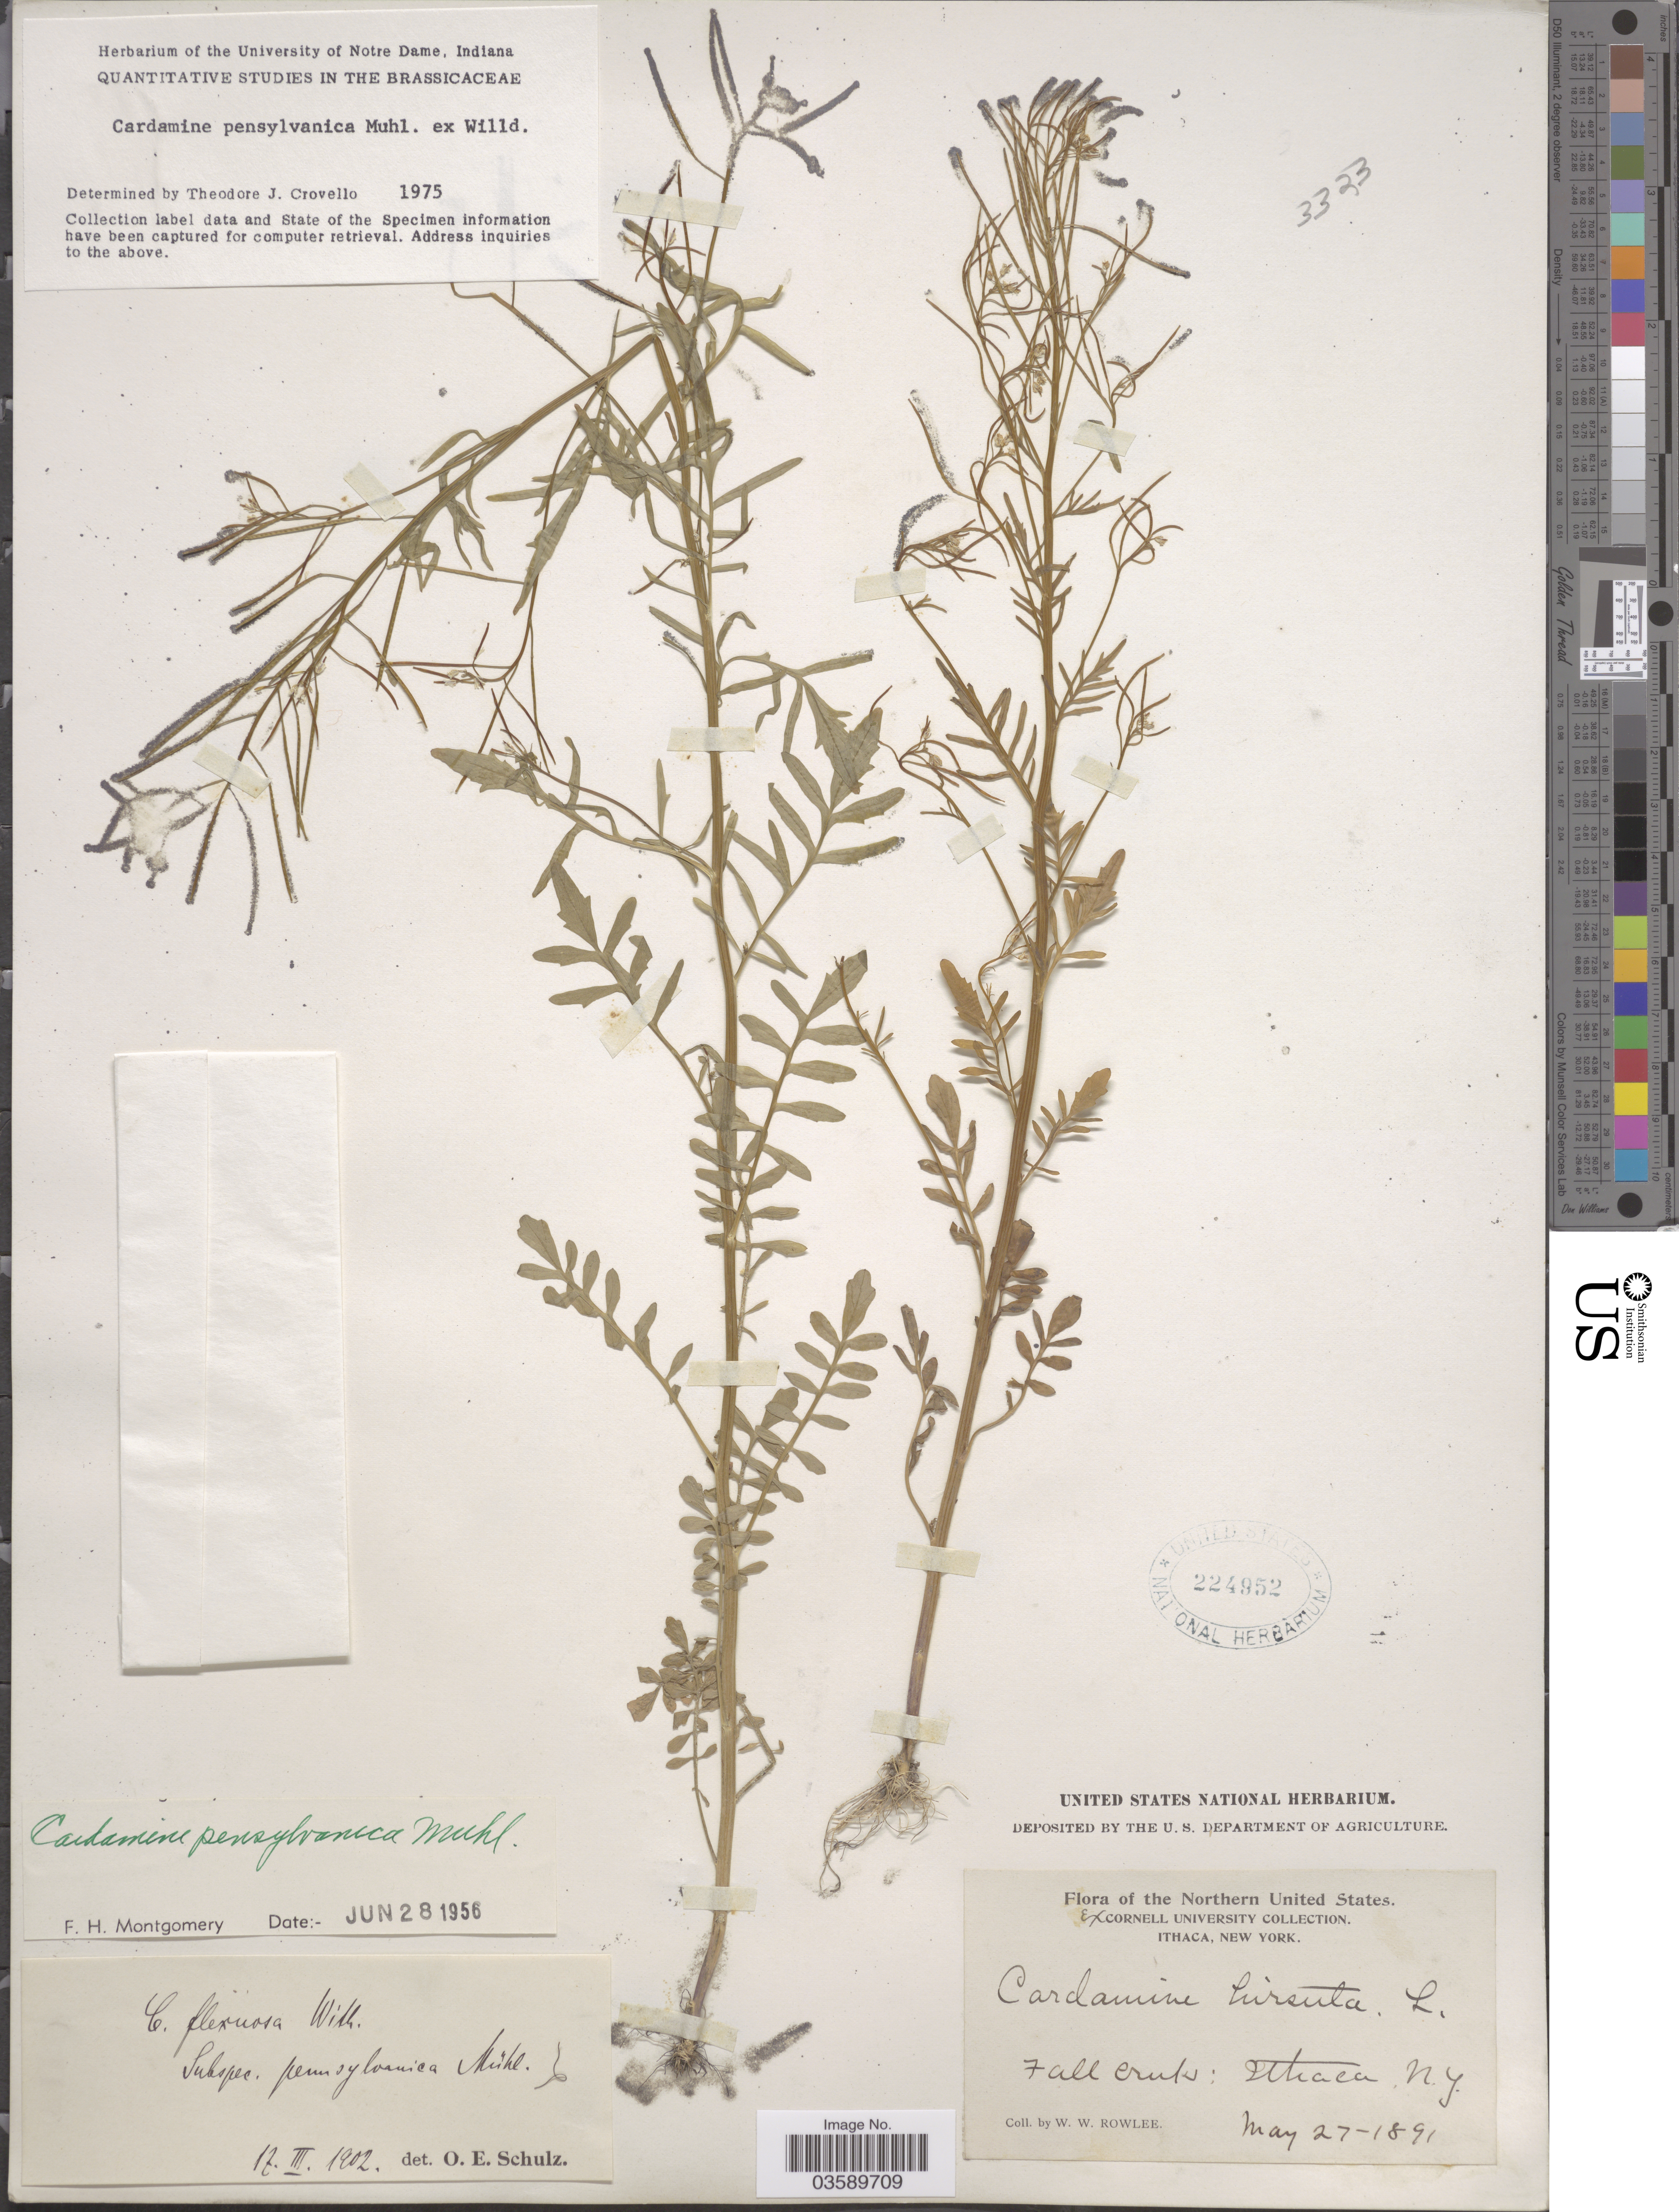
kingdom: Plantae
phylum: Tracheophyta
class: Magnoliopsida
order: Brassicales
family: Brassicaceae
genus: Cardamine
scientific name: Cardamine pensylvanica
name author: Muhl. ex Willd.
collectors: W. W. Rowlee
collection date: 1891-05-27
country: United States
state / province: New York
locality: The Northern United States. Fall Creek: Ithaca.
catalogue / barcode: US 224952